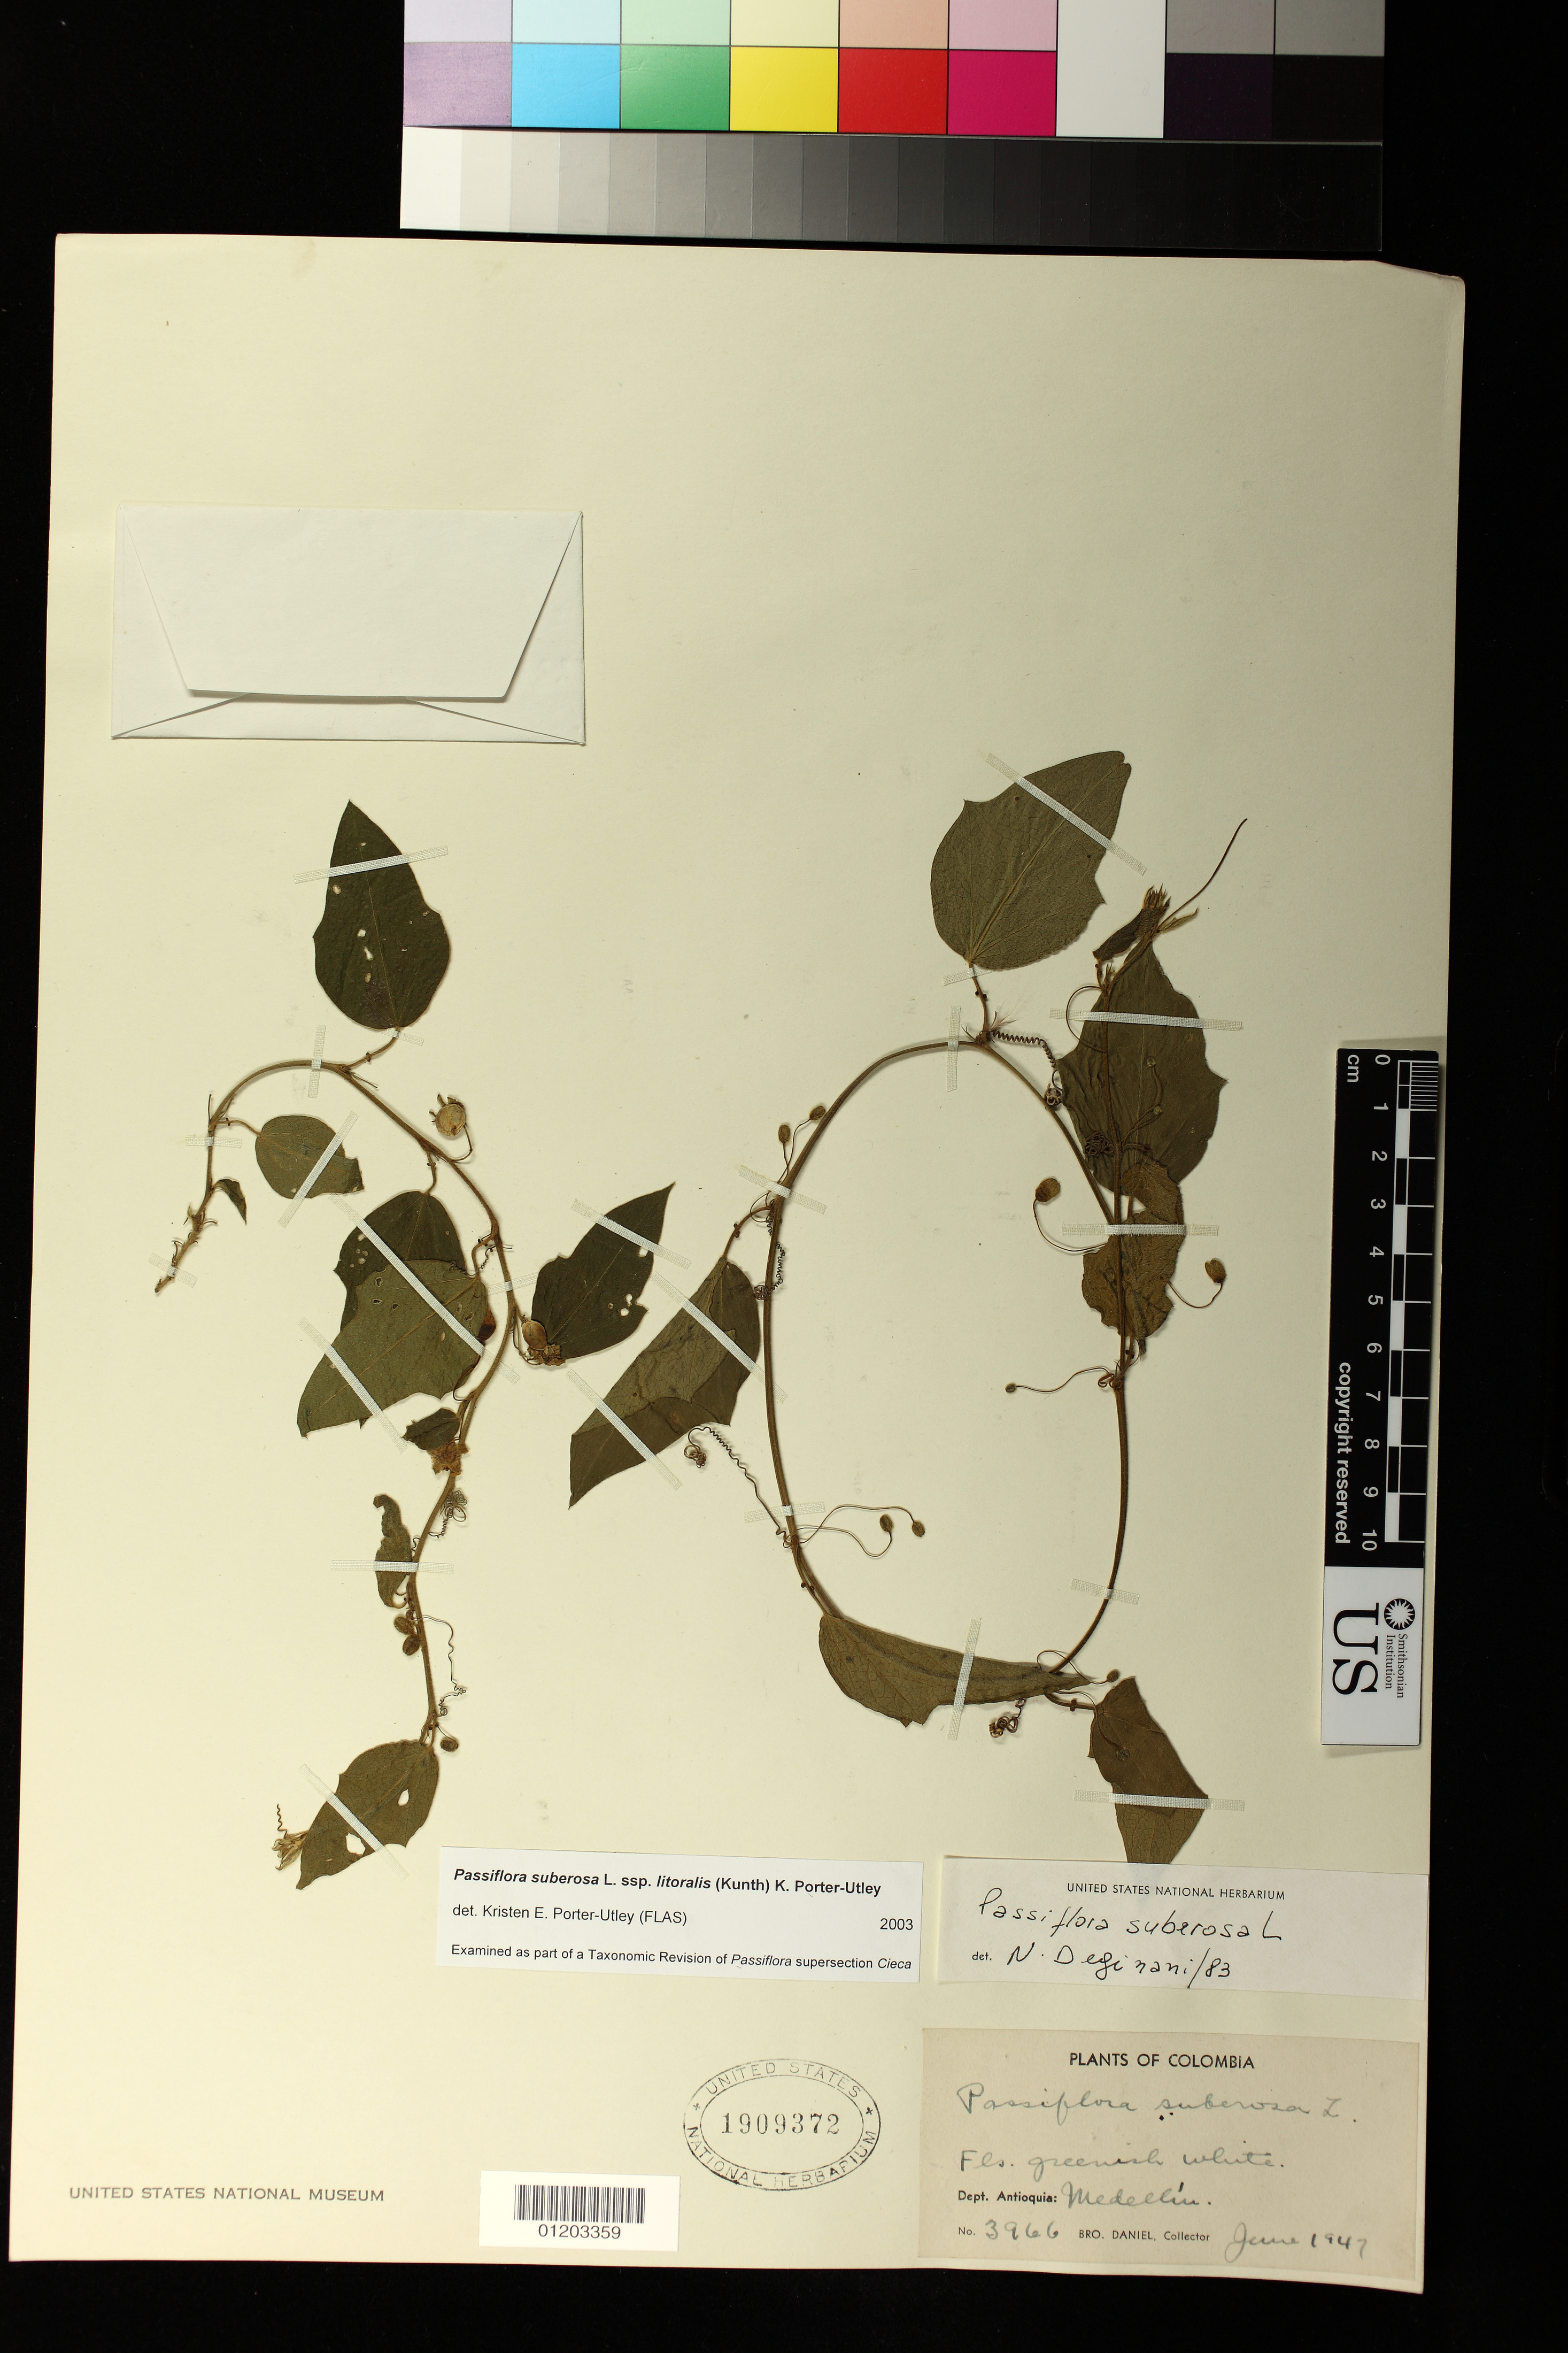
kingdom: Plantae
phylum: Tracheophyta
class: Magnoliopsida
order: Malpighiales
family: Passifloraceae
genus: Passiflora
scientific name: Passiflora suberosa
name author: L.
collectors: Bro. Daniel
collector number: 3966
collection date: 1947-06-01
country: Colombia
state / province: Antioquia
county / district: Medellin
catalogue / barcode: US 1909372